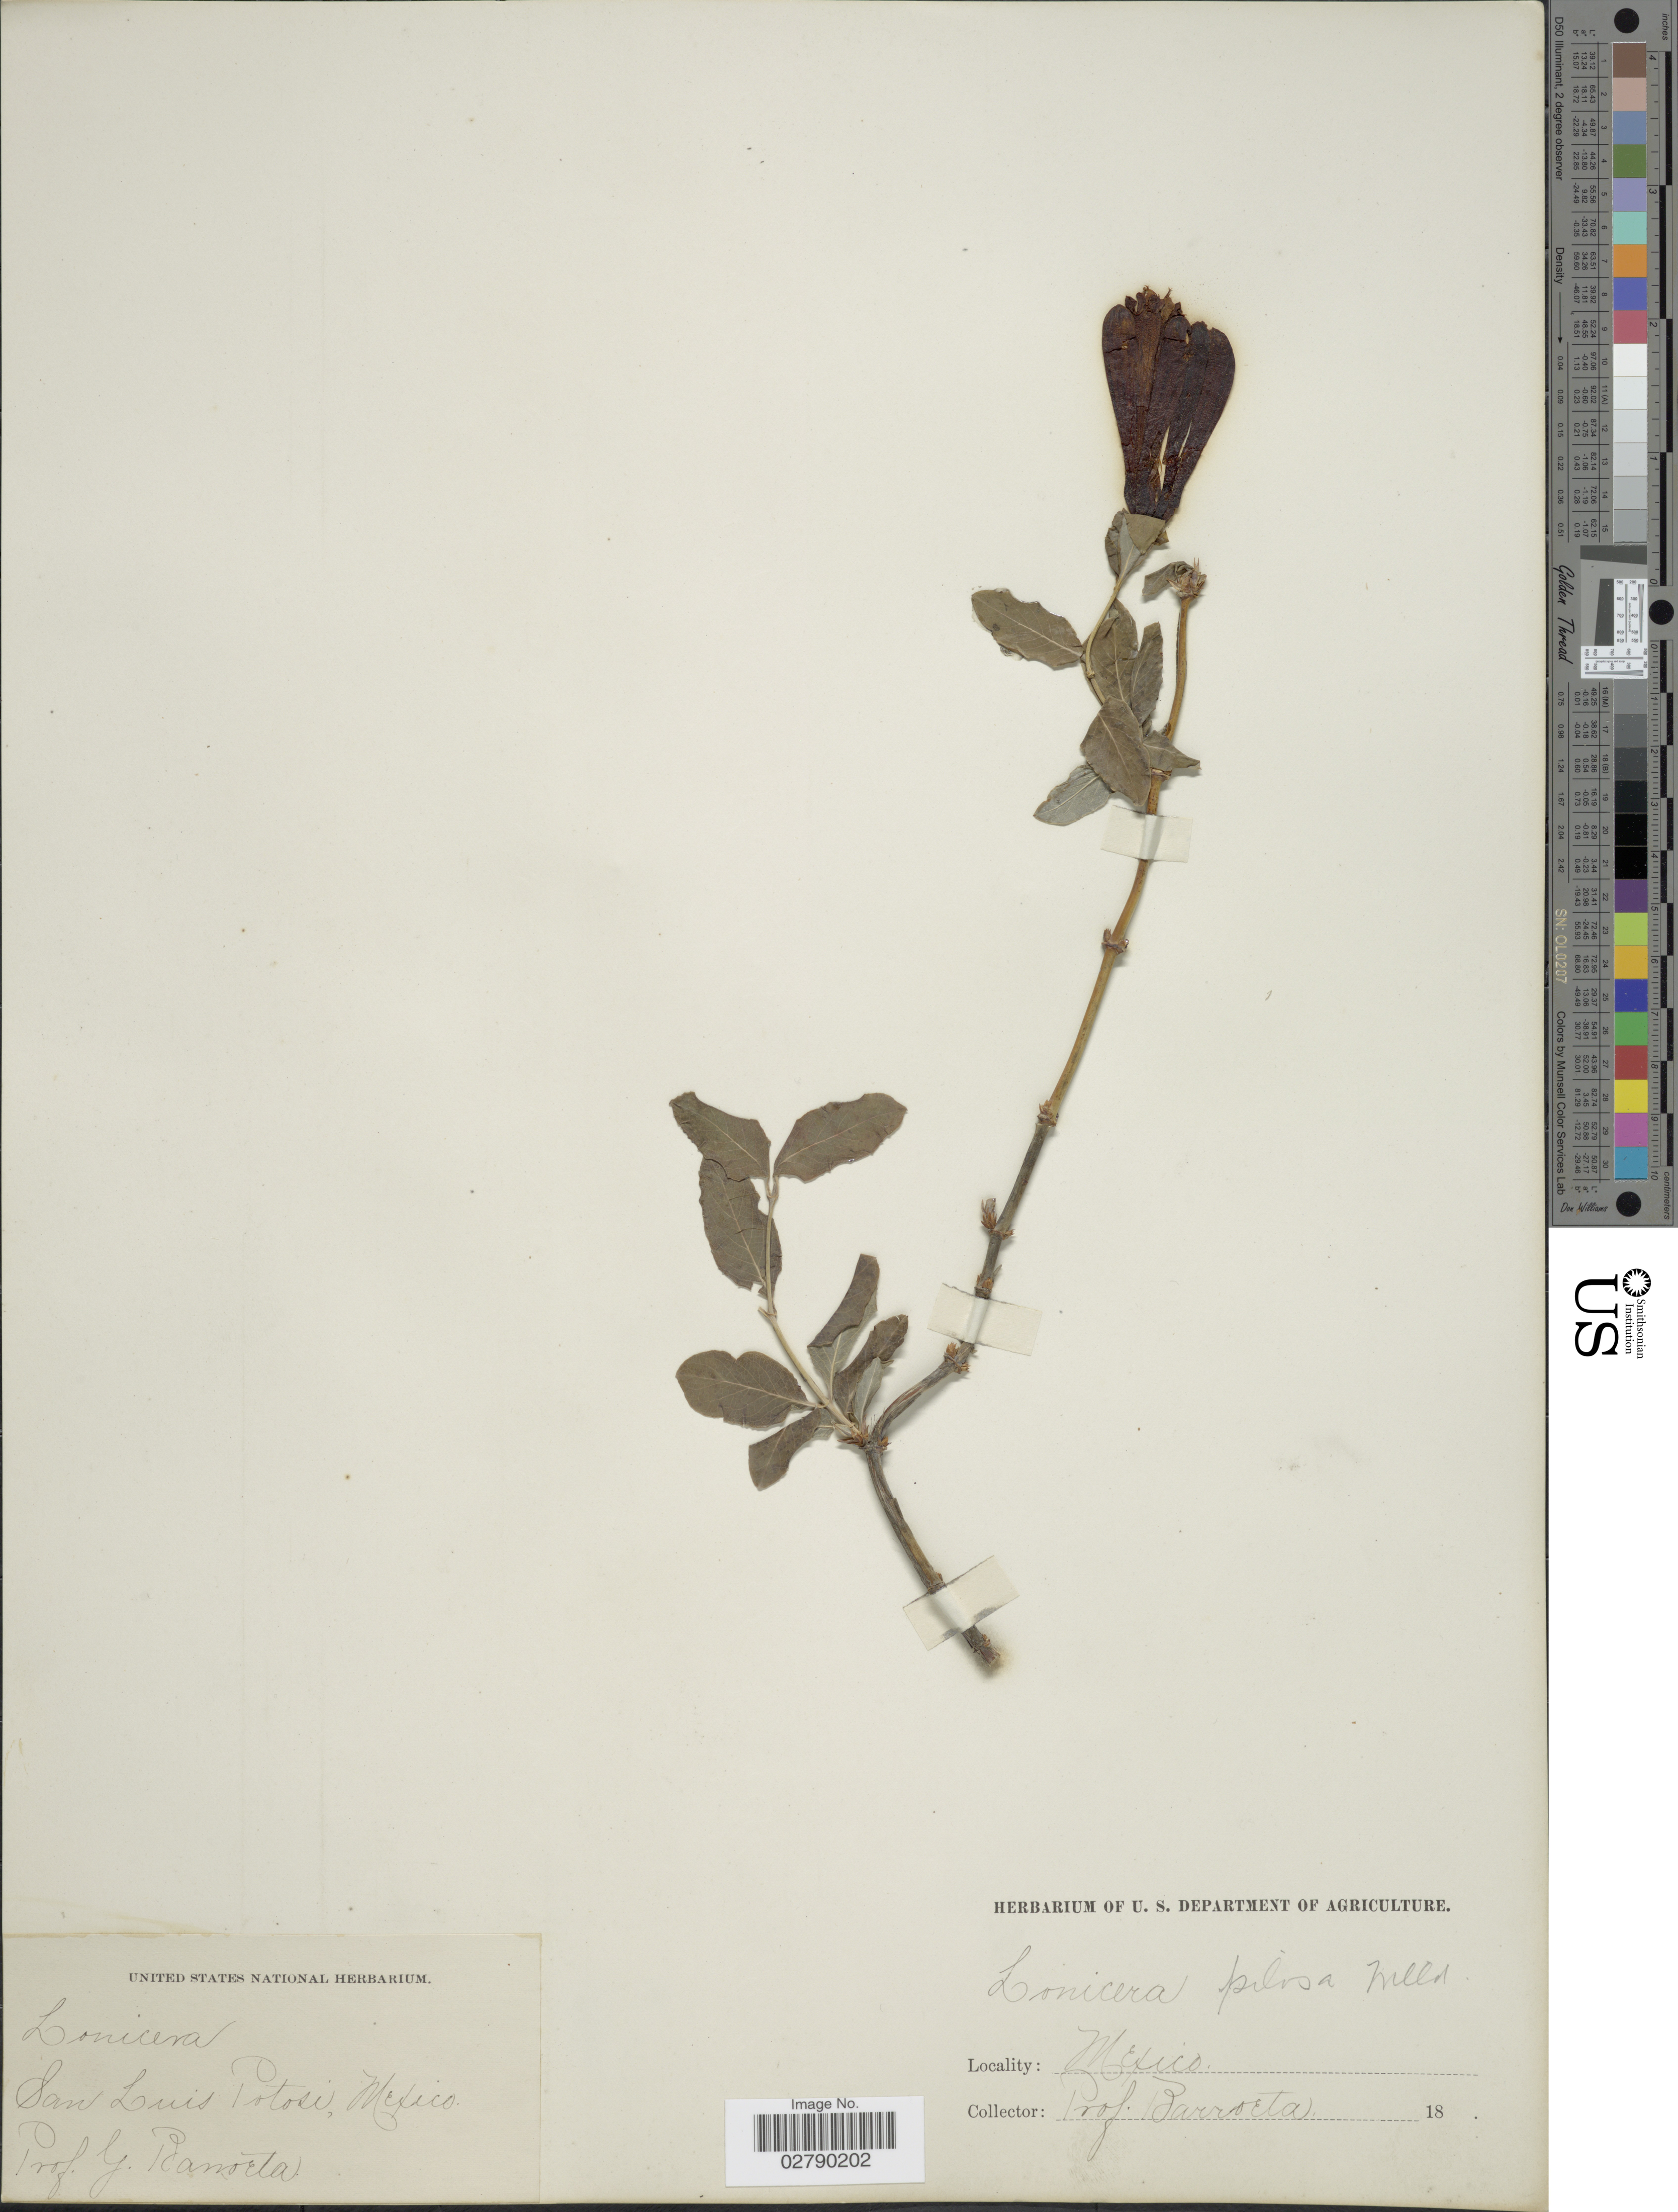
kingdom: Plantae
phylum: Tracheophyta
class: Magnoliopsida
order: Dipsacales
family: Caprifoliaceae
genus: Lonicera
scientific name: Lonicera pilosa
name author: Willd. ex Kunth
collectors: G. Barroeta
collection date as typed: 18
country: Mexico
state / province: San Luis Potosí